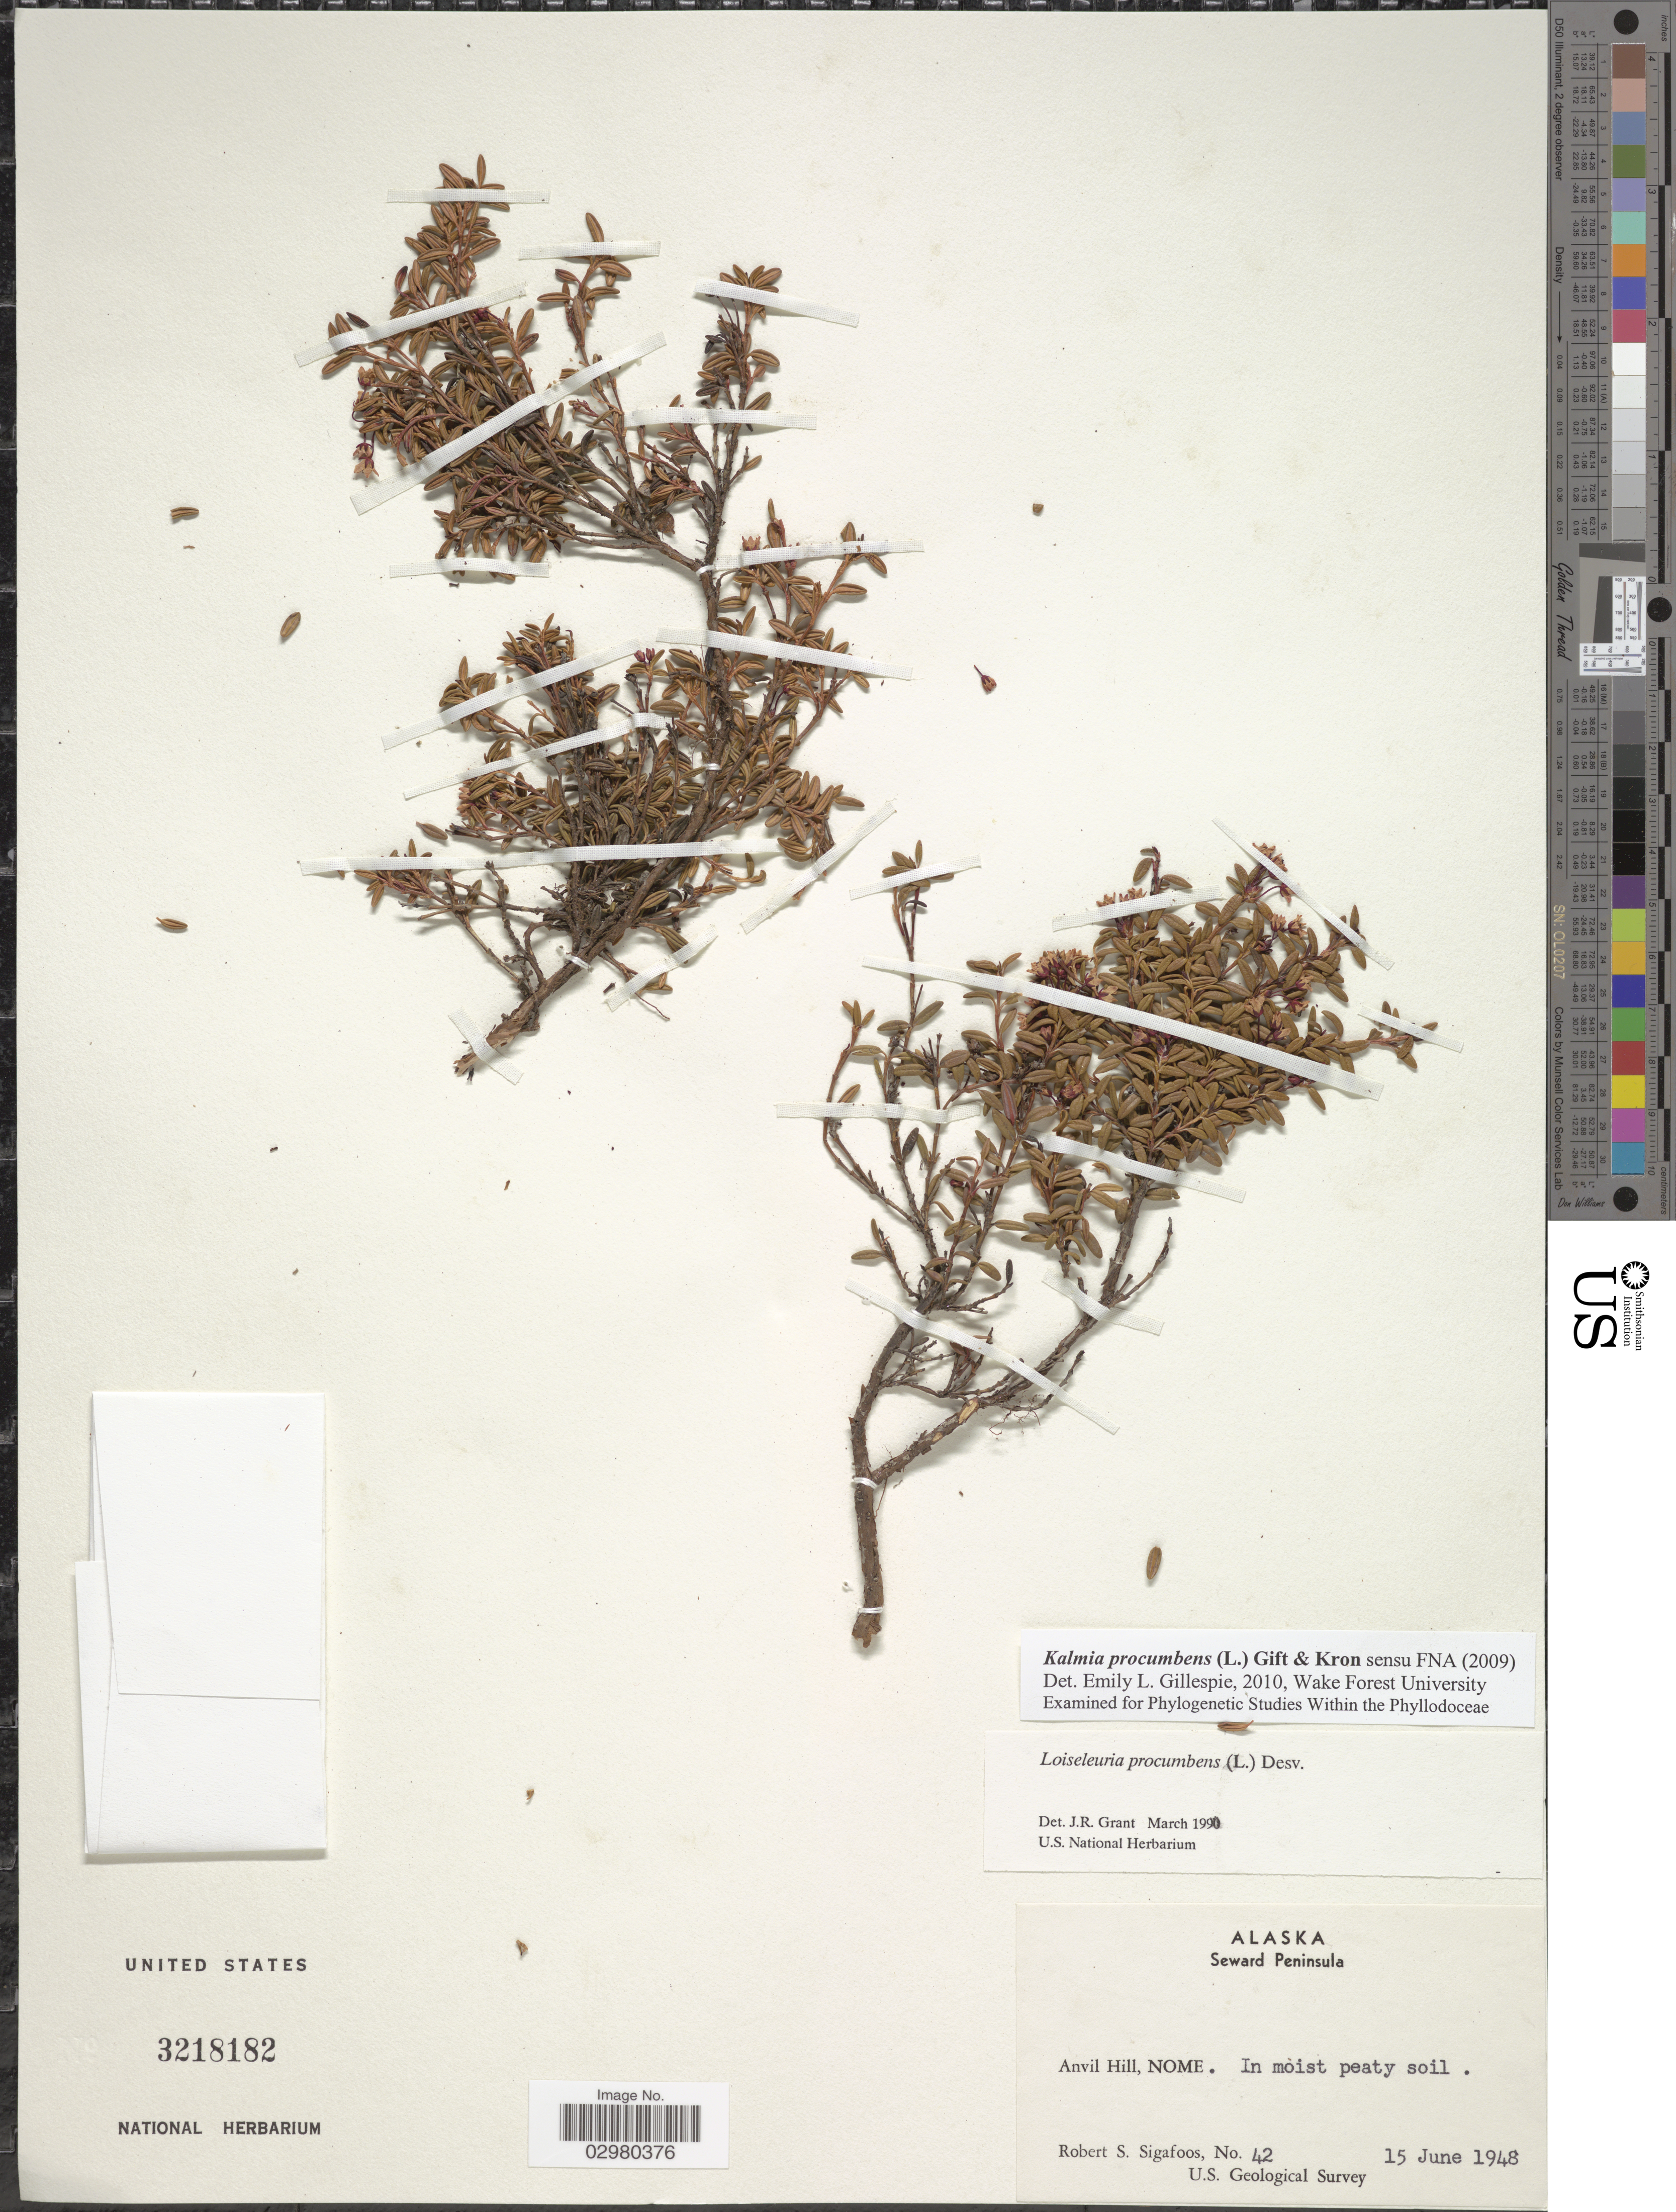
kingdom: Plantae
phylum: Tracheophyta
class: Magnoliopsida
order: Ericales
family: Ericaceae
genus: Loiseleuria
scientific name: Loiseleuria procumbens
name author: (L.) Desv.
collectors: R. Sigafoos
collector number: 42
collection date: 1948-06-15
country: United States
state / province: Alaska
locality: Seward Peninsula. Anvil Hill, NOME.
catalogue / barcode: US 3218182